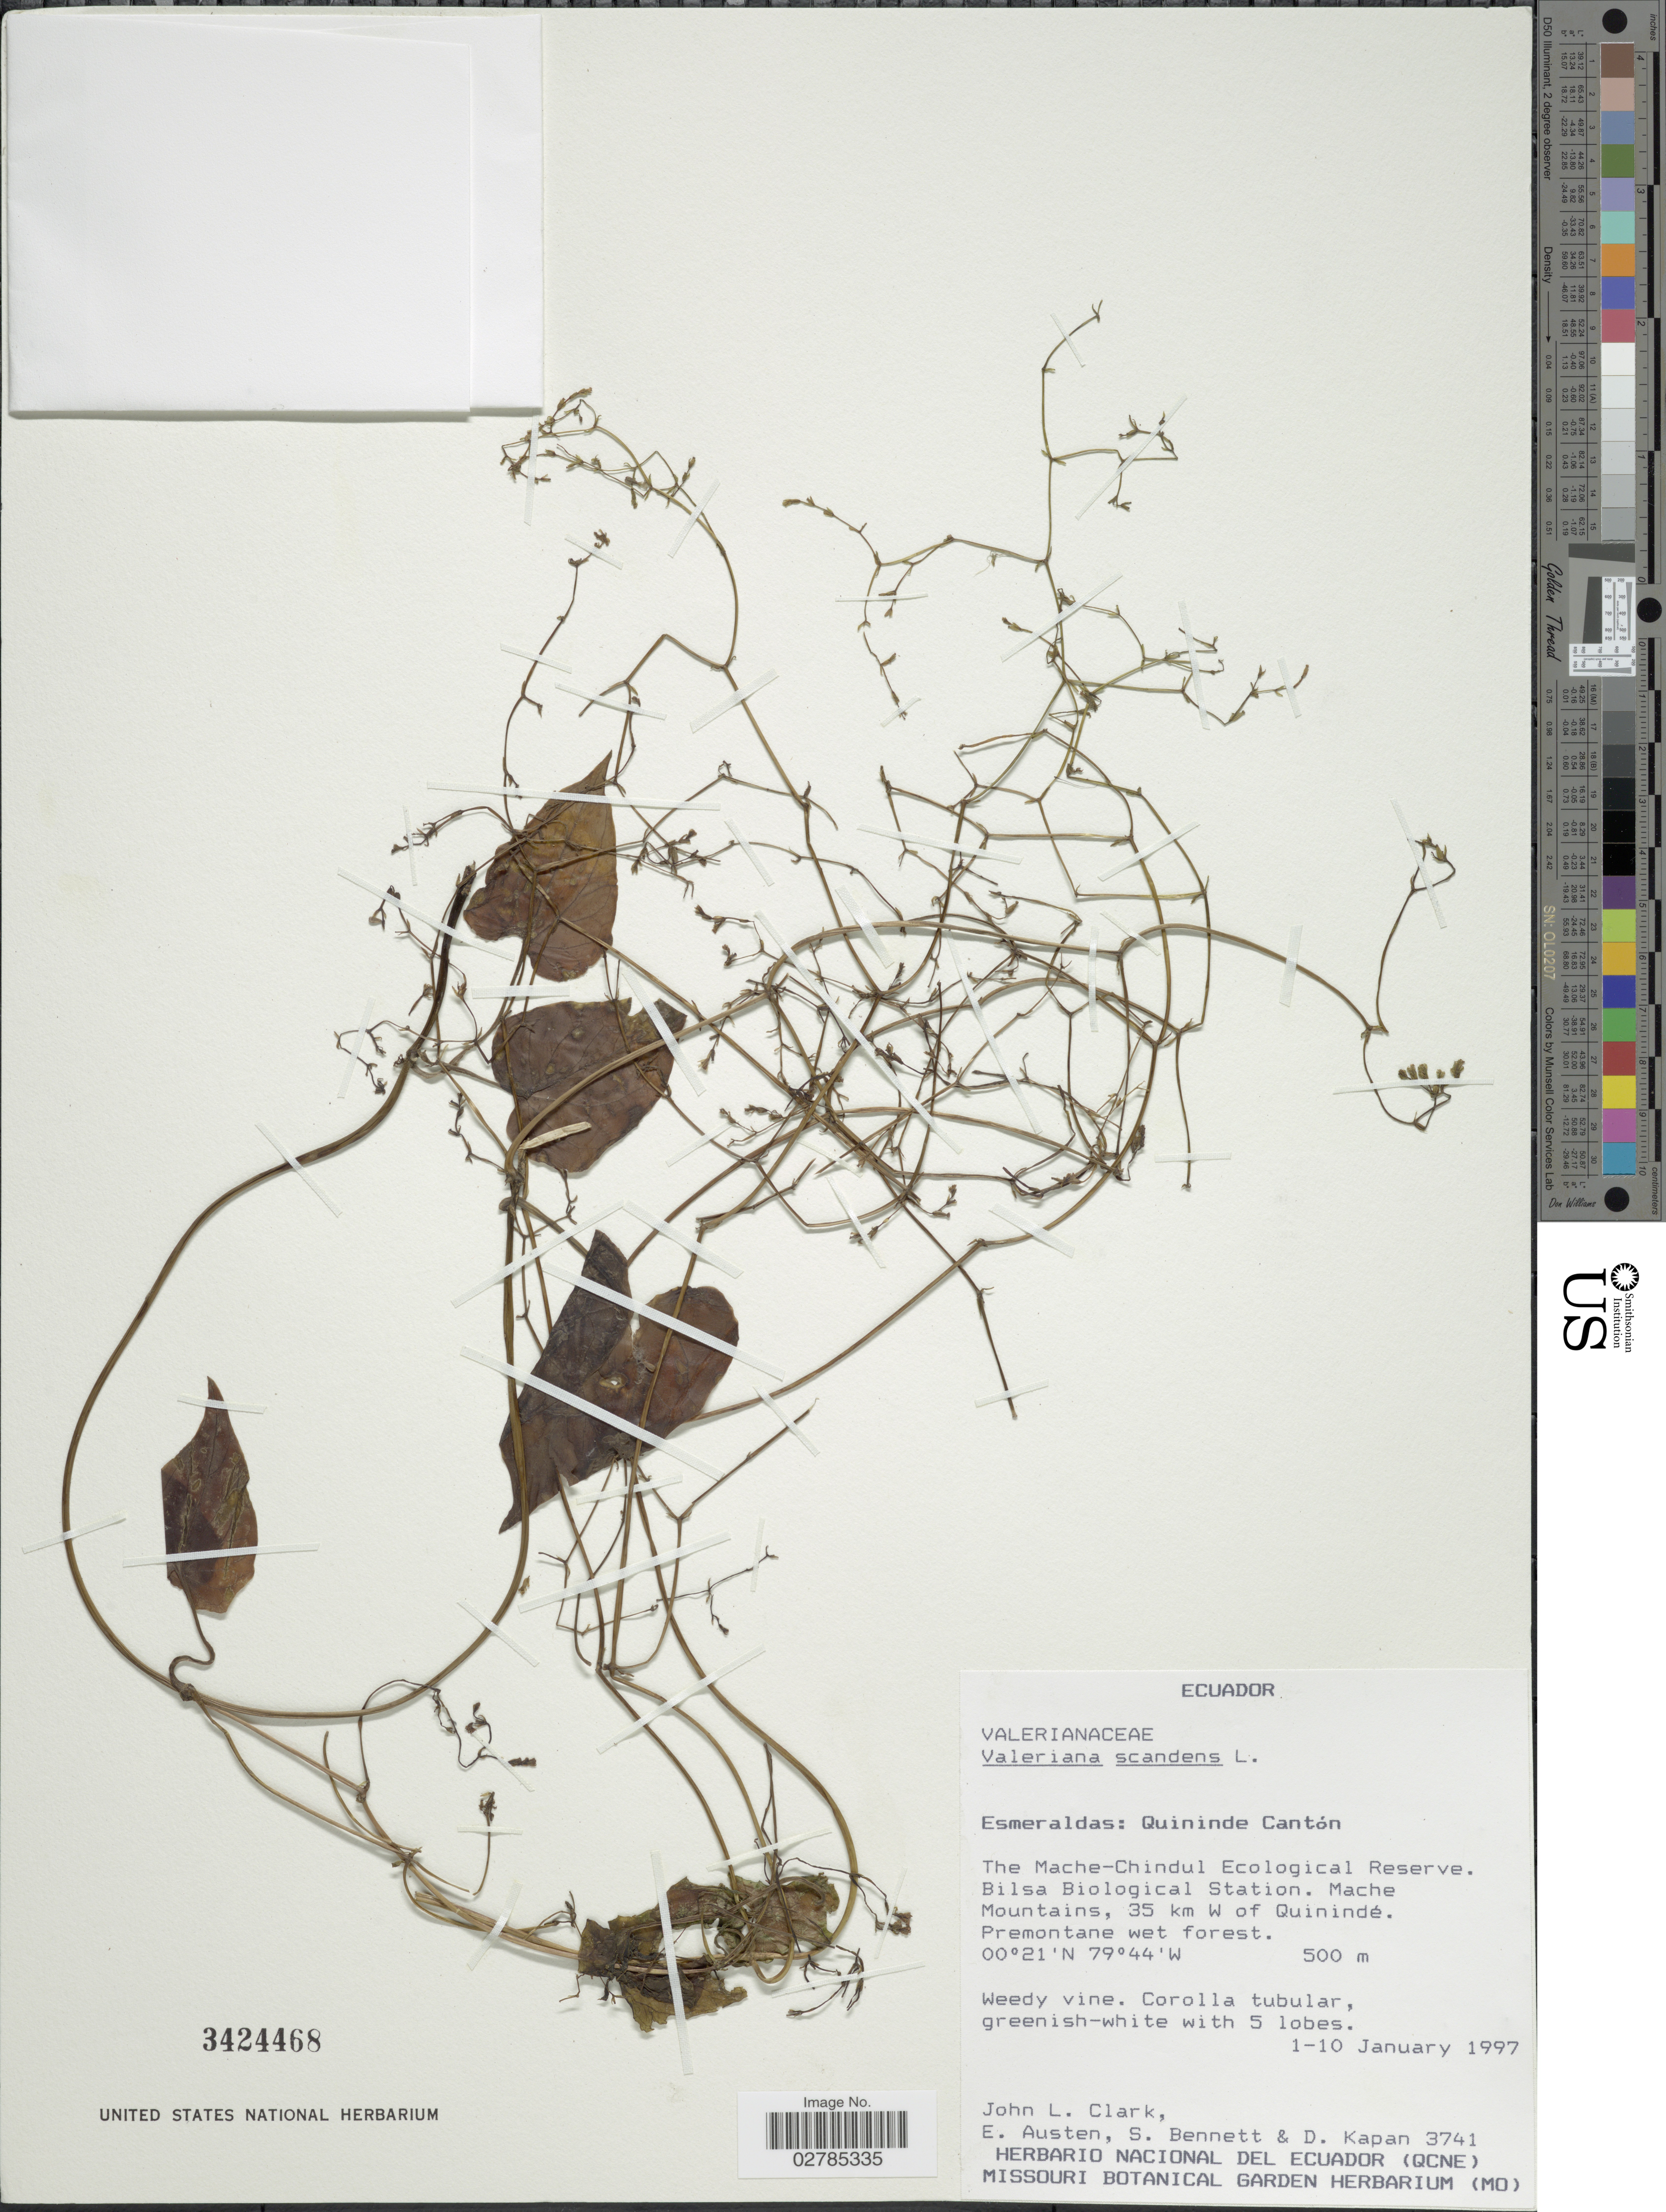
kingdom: Plantae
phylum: Tracheophyta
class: Magnoliopsida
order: Dipsacales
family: Caprifoliaceae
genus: Valeriana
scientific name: Valeriana scandens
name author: L.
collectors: J. L. Clark, E. Austen, S. Bennett & D. Kapan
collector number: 3741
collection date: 1997-01-01/1997-01-10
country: Ecuador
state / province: Esmeraldas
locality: Quininde Cantón. The Mache- Chindul Ecological Reserve. Bilsa Biological Station. Mache Mountains, 35 km W of Quinindé.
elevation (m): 500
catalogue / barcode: US 3424468